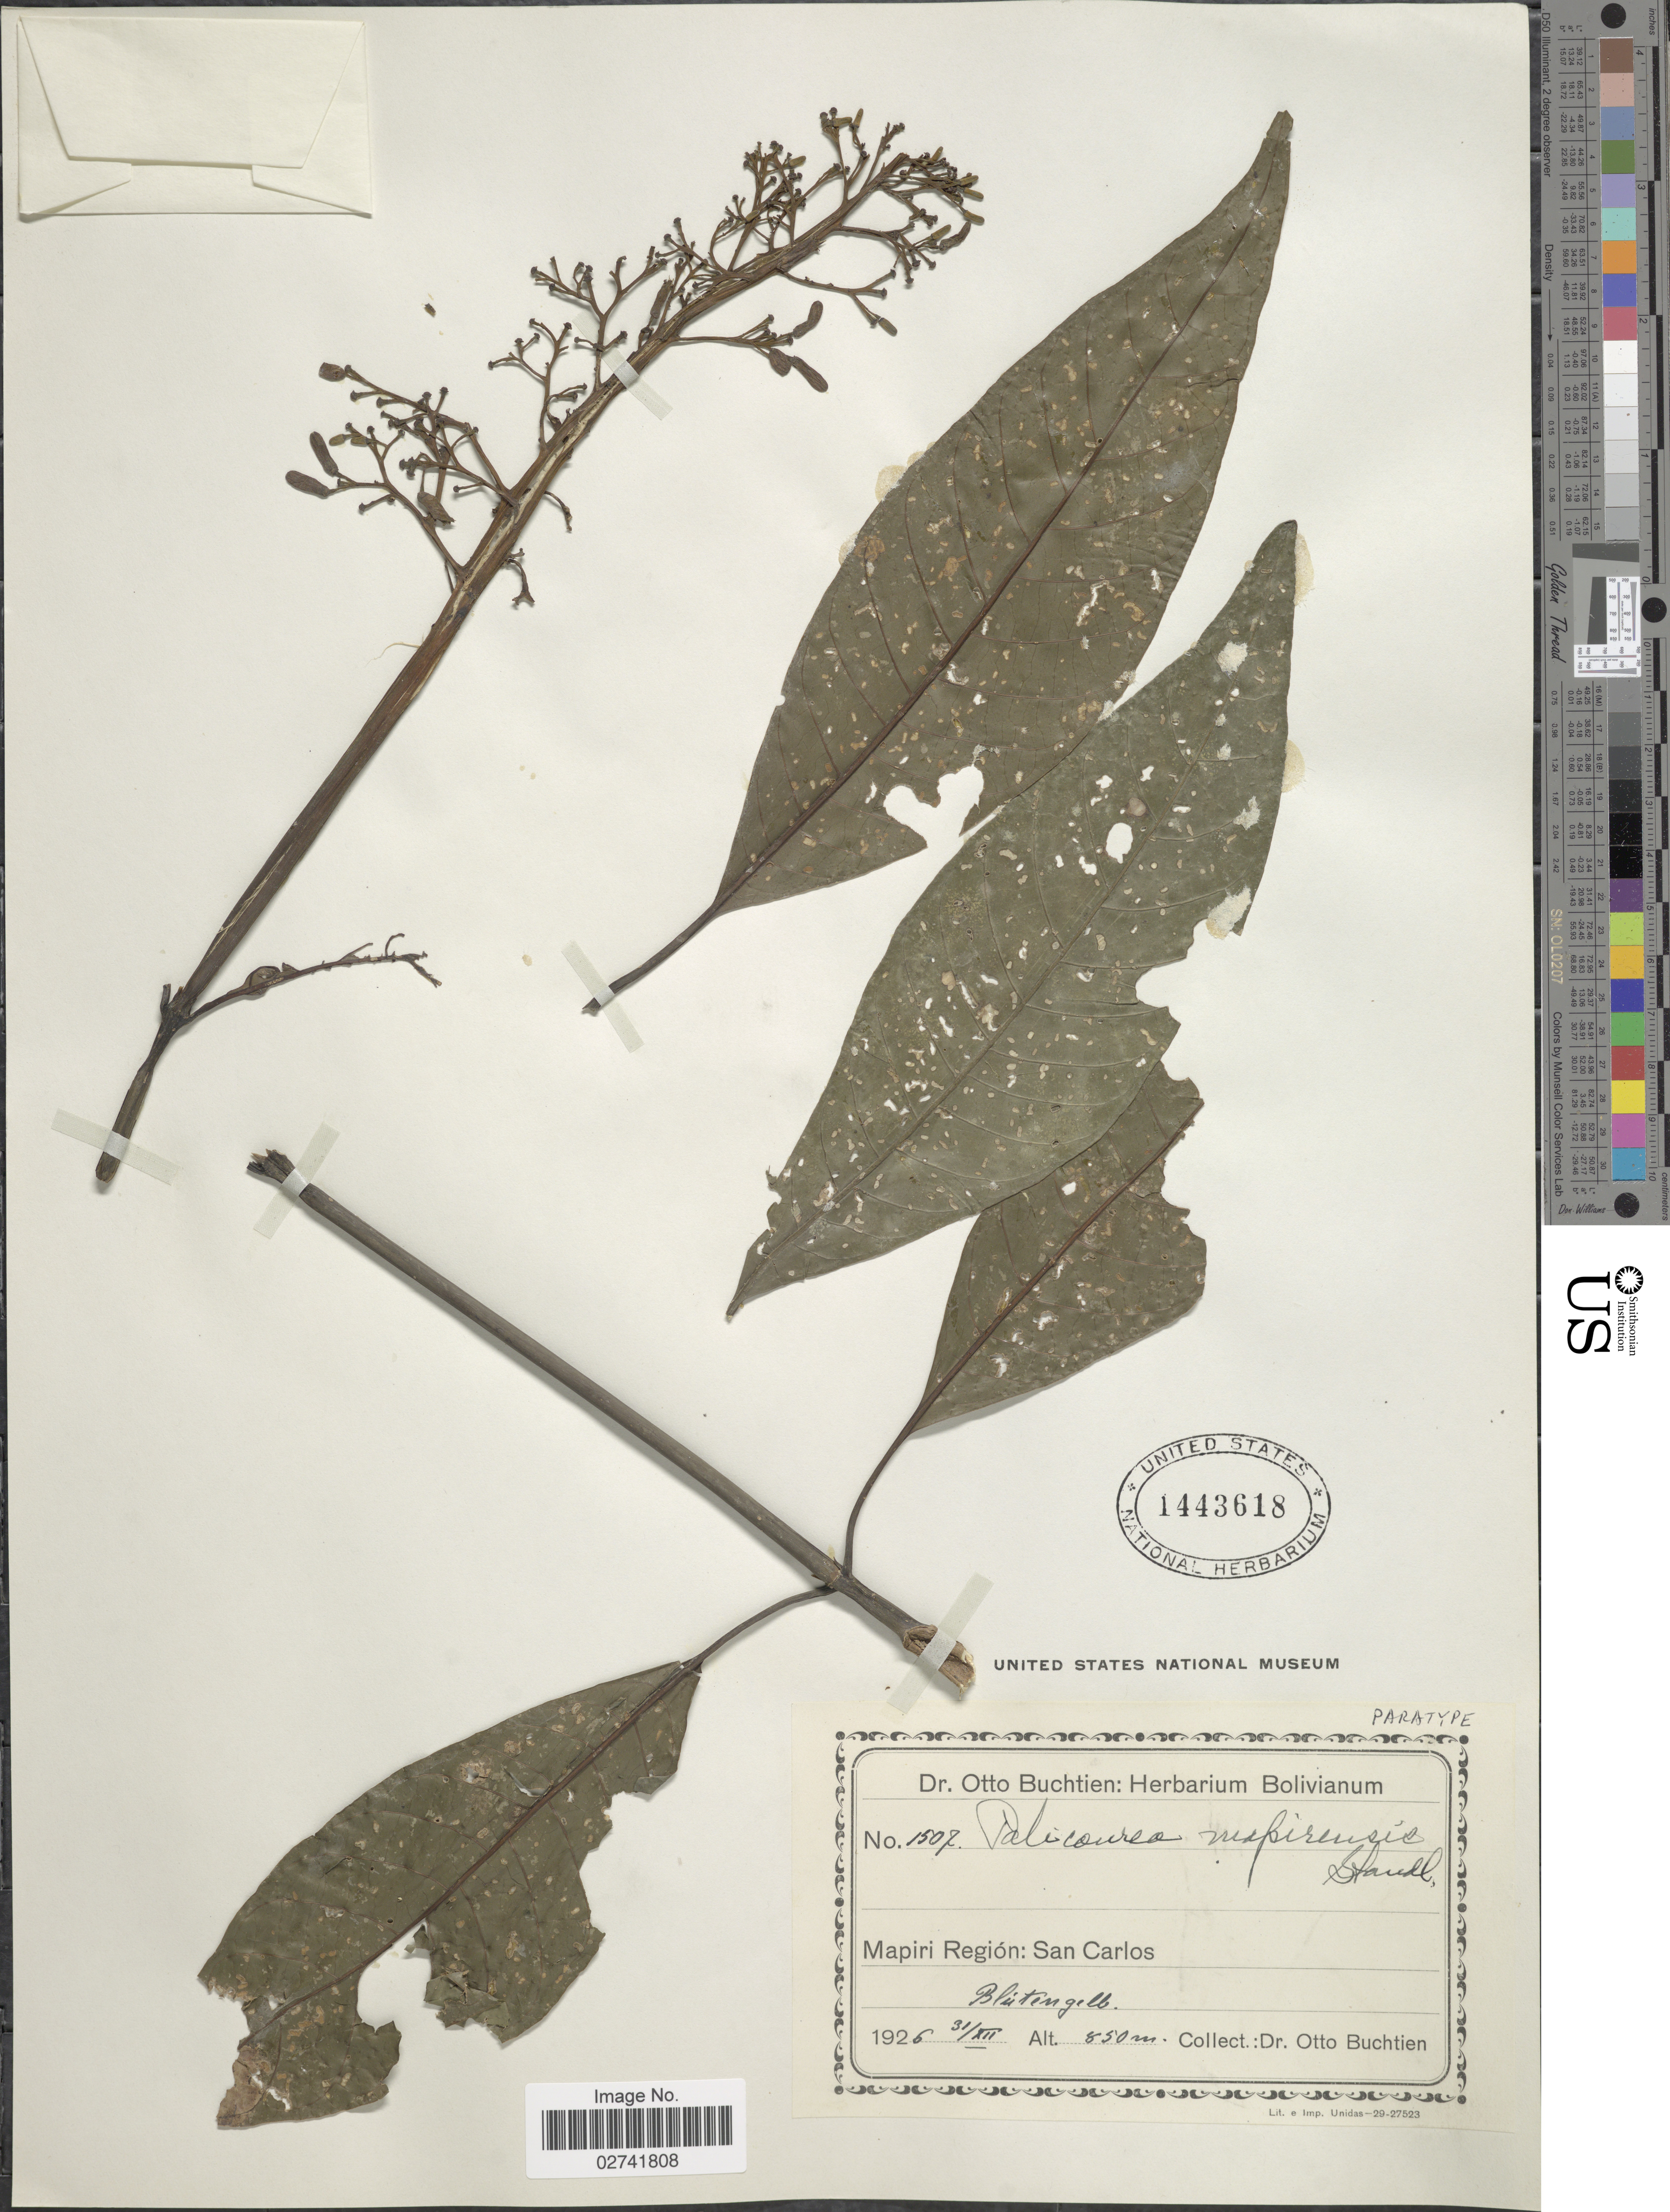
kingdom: Plantae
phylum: Tracheophyta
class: Magnoliopsida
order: Gentianales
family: Rubiaceae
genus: Palicourea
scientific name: Palicourea mapirensis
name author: Standl.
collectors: O. Buchtien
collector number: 1507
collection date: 1926-12-31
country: Bolivia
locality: Mapiri Region: San Carlos.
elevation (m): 850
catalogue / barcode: US 1443618